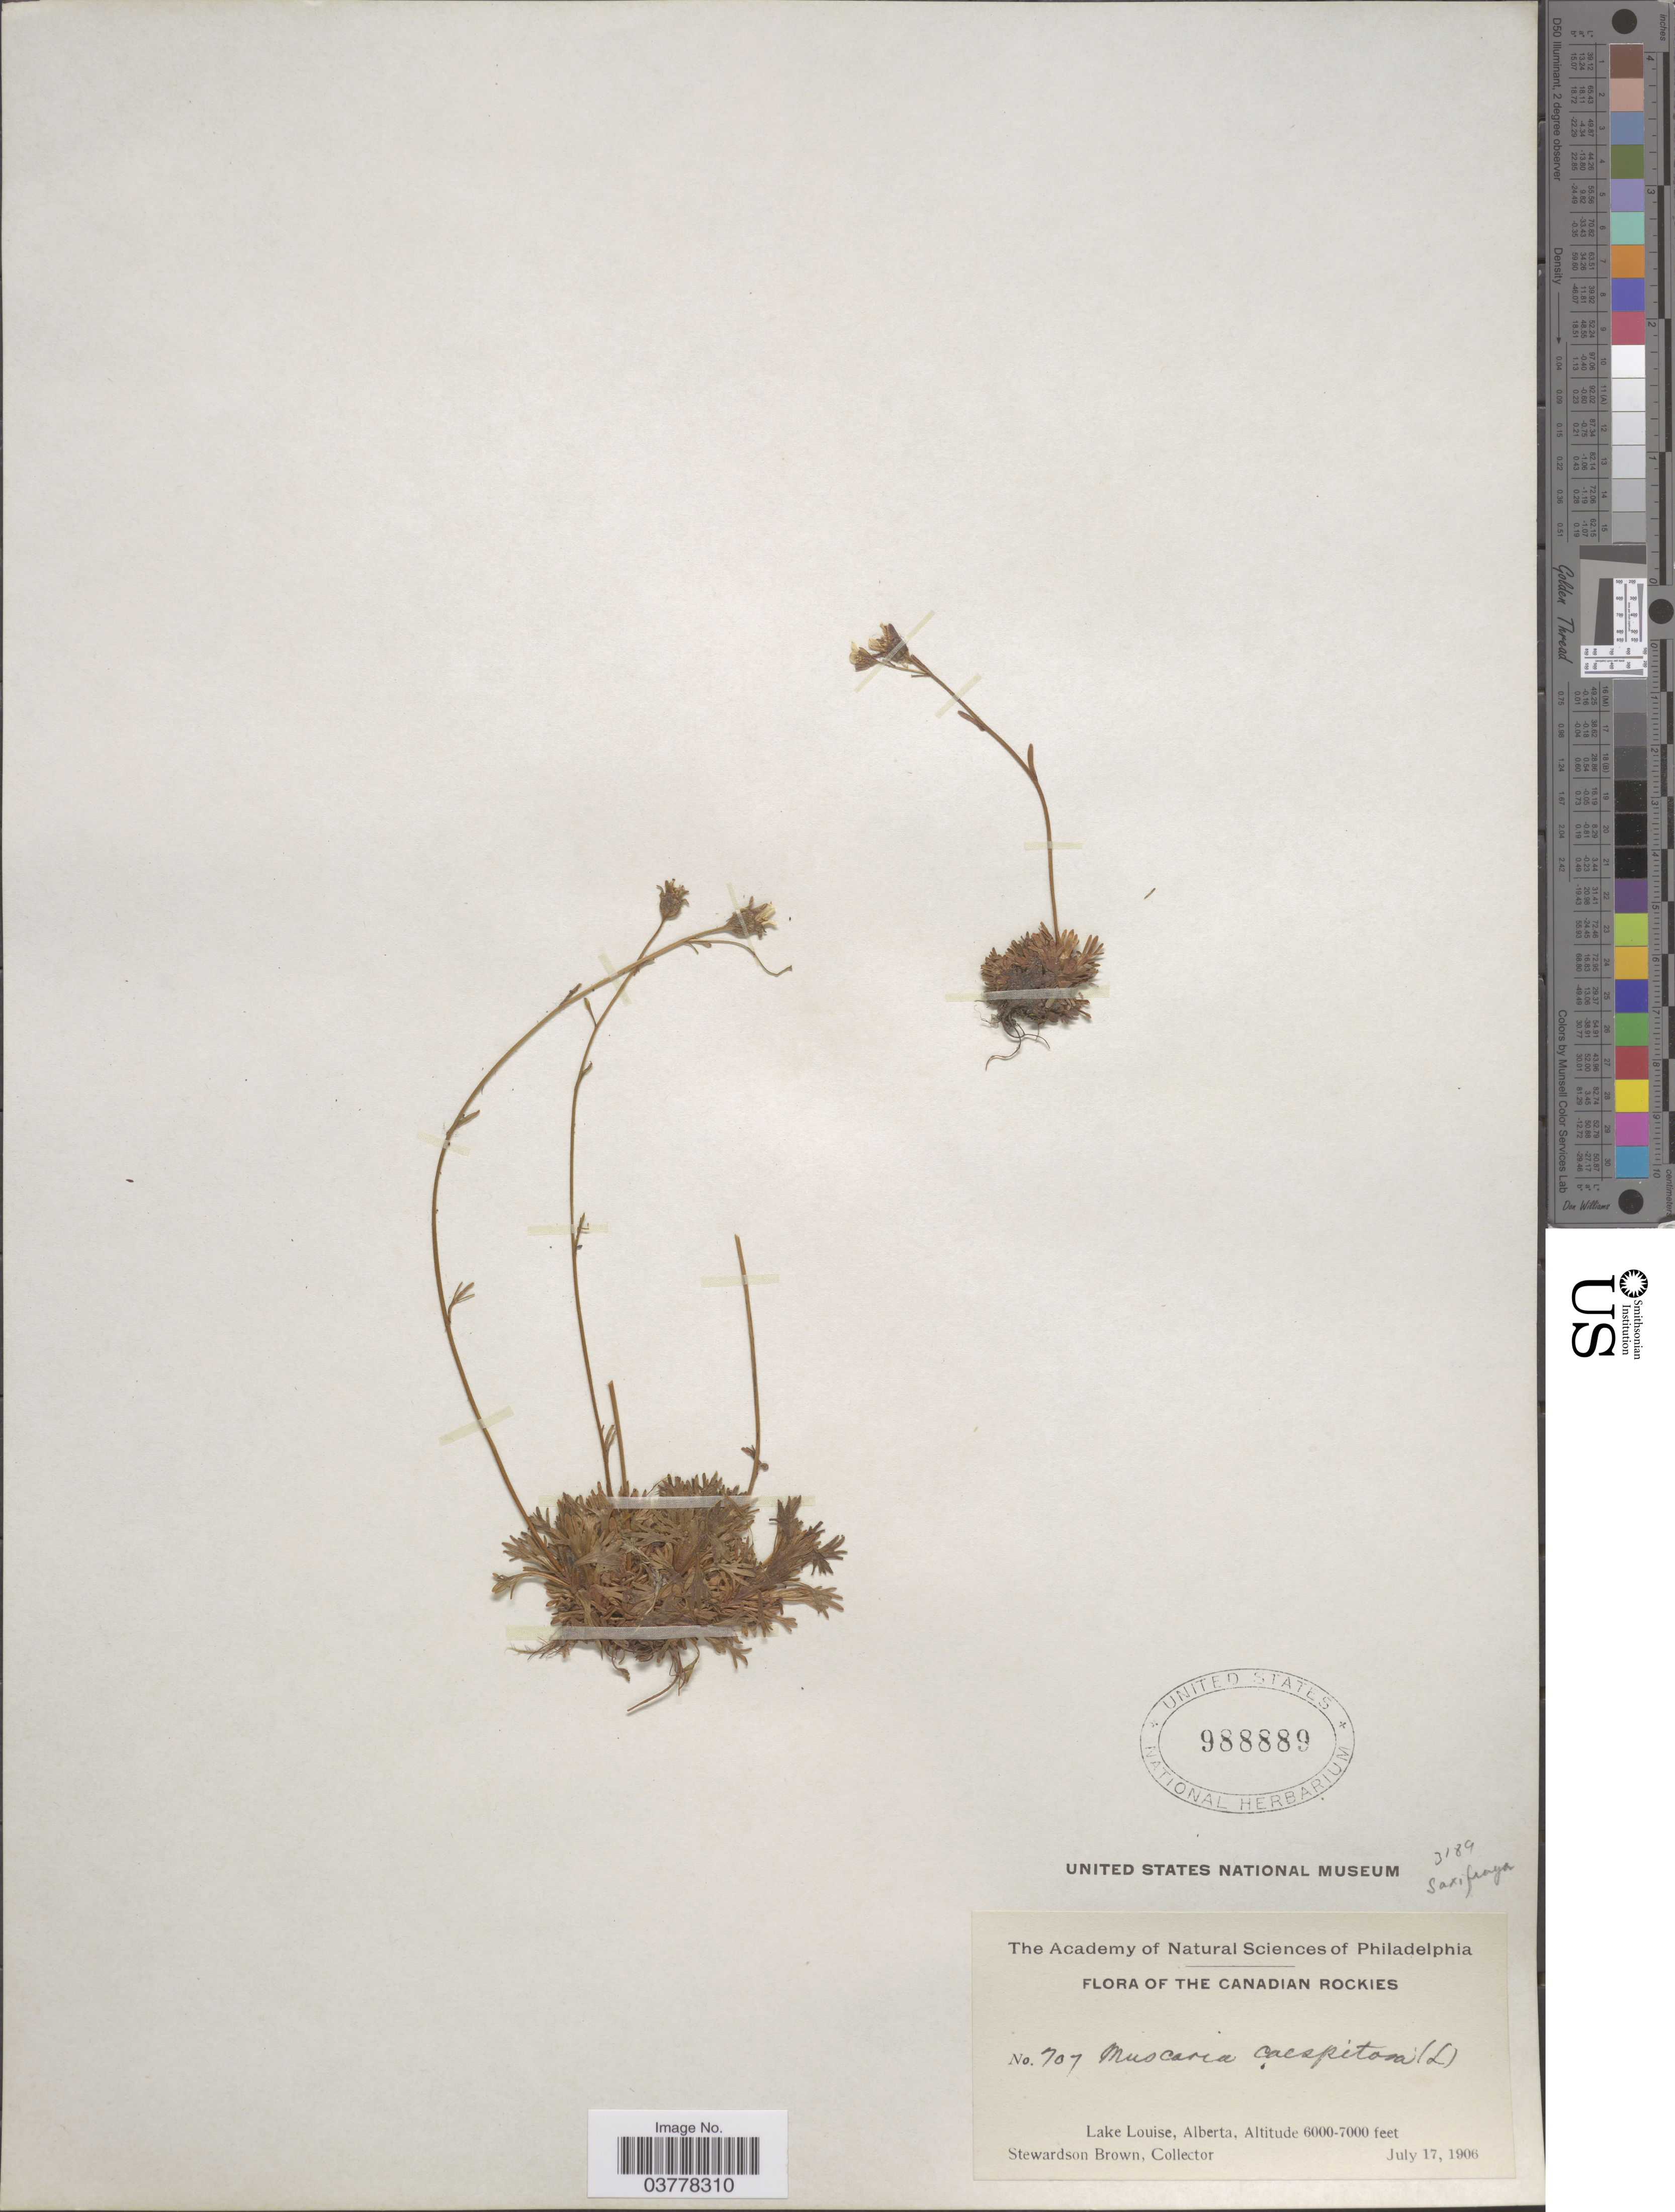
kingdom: Plantae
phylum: Tracheophyta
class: Magnoliopsida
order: Saxifragales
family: Saxifragaceae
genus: Saxifraga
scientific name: Saxifraga caespitosa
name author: L.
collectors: S. Brown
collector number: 707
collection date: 1906-07-17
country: Canada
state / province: Alberta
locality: The Canadian Rockies. Lake Louise.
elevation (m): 1829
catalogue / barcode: US 988889